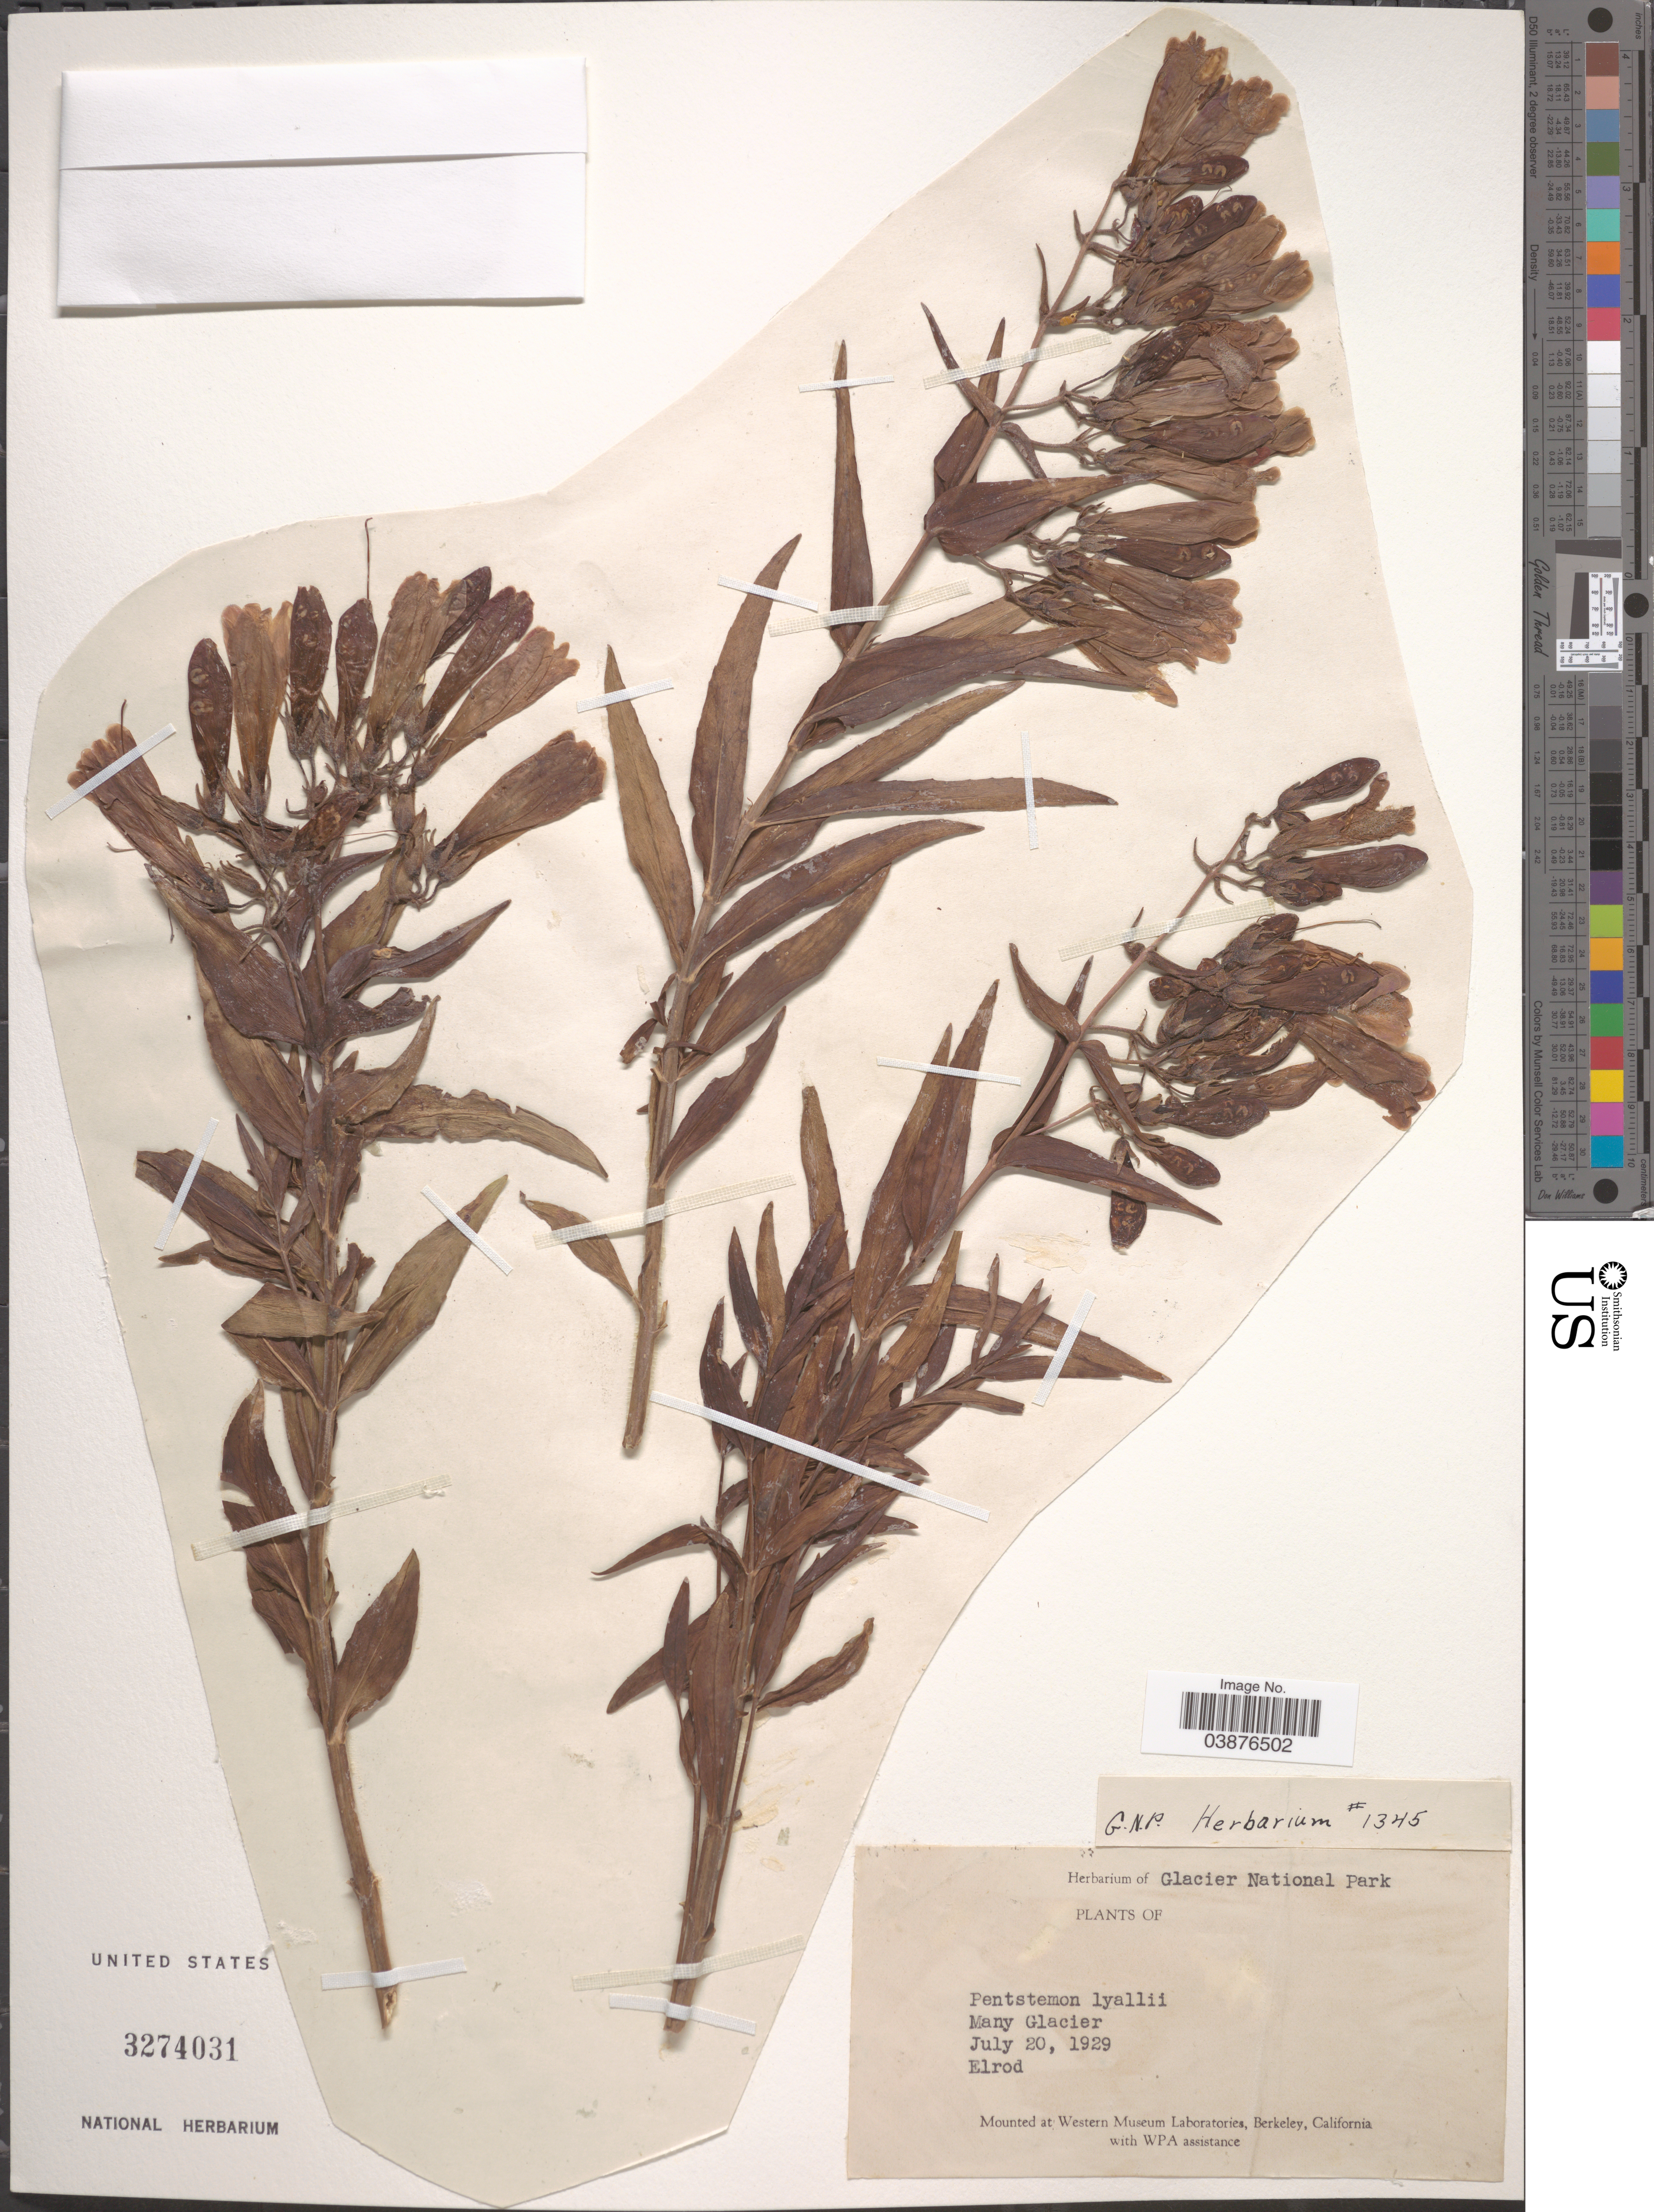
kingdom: Plantae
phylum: Tracheophyta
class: Magnoliopsida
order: Lamiales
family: Plantaginaceae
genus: Penstemon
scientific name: Penstemon lyallii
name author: (A. Gray) A. Gray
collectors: Elrod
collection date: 1929-07-20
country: United States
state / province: California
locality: Glacier National Park. Many Glacier.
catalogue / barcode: US 3274031